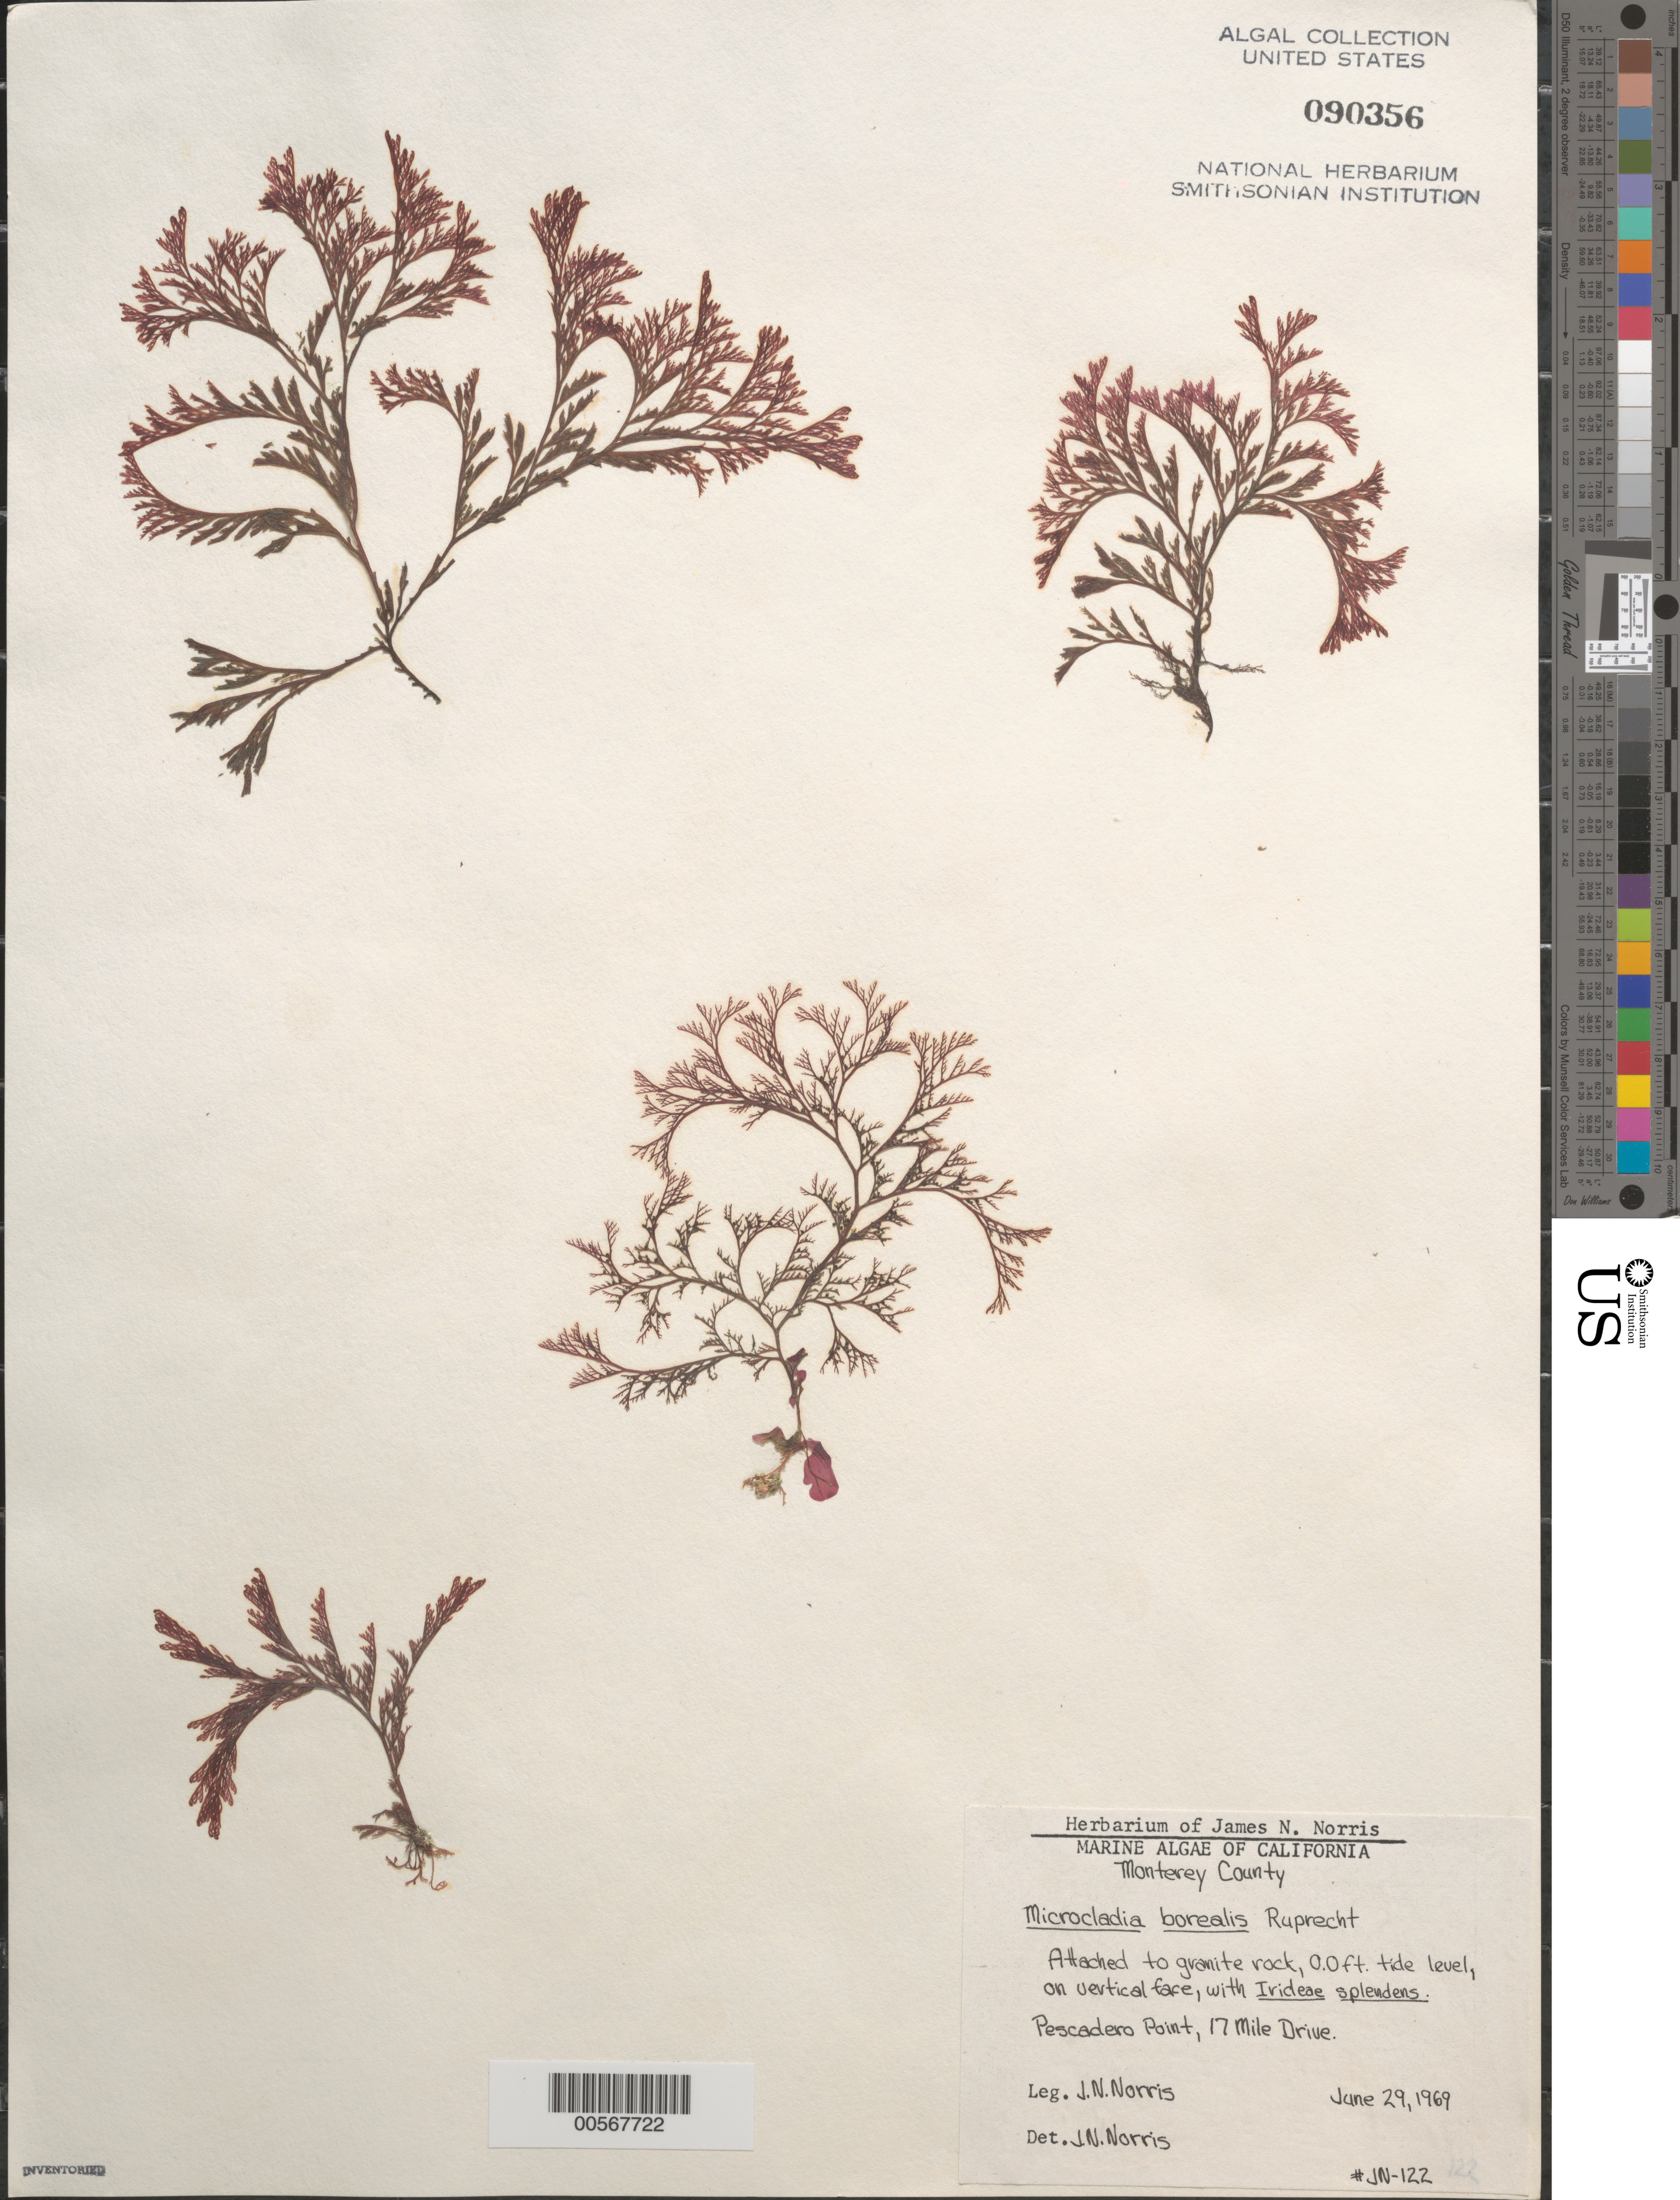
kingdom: Plantae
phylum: Rhodophyta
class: Florideophyceae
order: Ceramiales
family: Ceramiaceae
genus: Microcladia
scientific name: Microcladia borealis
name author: Rupr.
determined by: Norris, James N.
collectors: J. N. Norris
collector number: JN-122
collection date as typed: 29 Jun 1969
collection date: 1969-06-29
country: United States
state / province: California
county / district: Monterey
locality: Pescadero Point, 17 Mile Drive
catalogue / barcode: US 90356